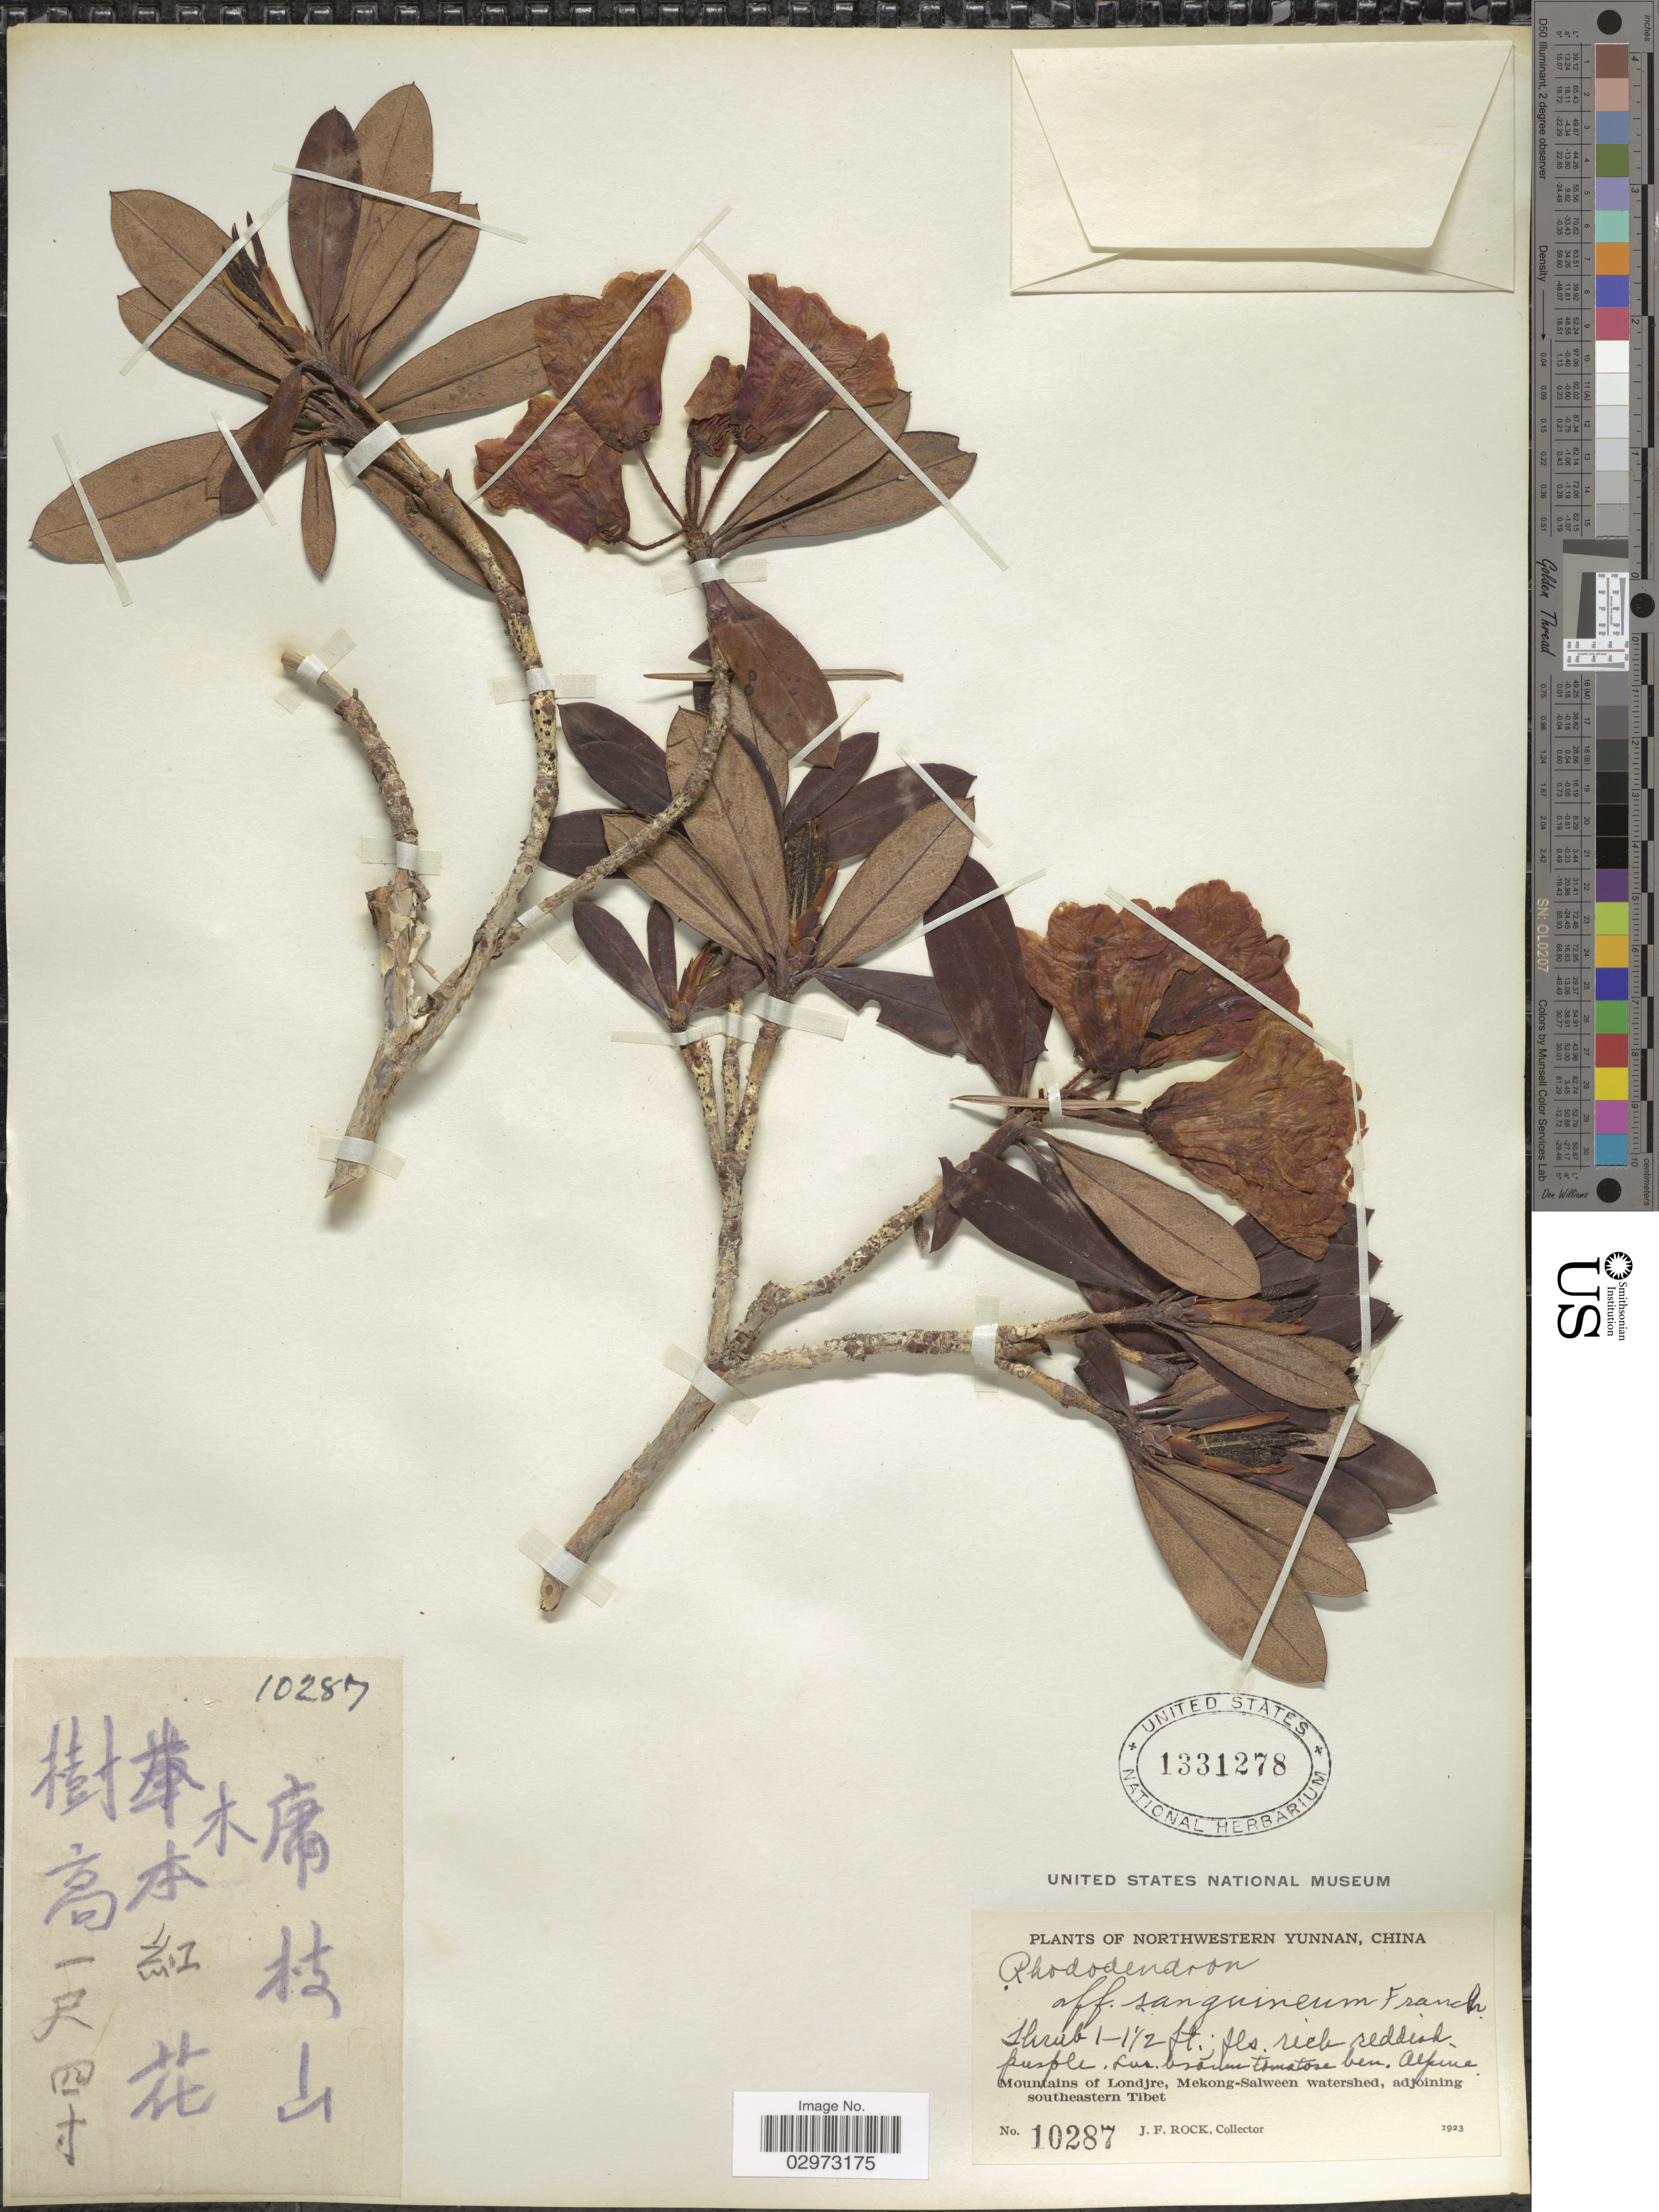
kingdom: Plantae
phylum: Tracheophyta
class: Magnoliopsida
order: Ericales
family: Ericaceae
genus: Rhododendron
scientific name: Rhododendron sanguineum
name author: Franch.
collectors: J. Rock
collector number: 10287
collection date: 1923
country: China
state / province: Yunnan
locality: Northwestern Yunnan. Alpine. Mountains of Londjre, Mekong-Salween watershed, adjoining southeastern Tibet.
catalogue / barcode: US 1331278